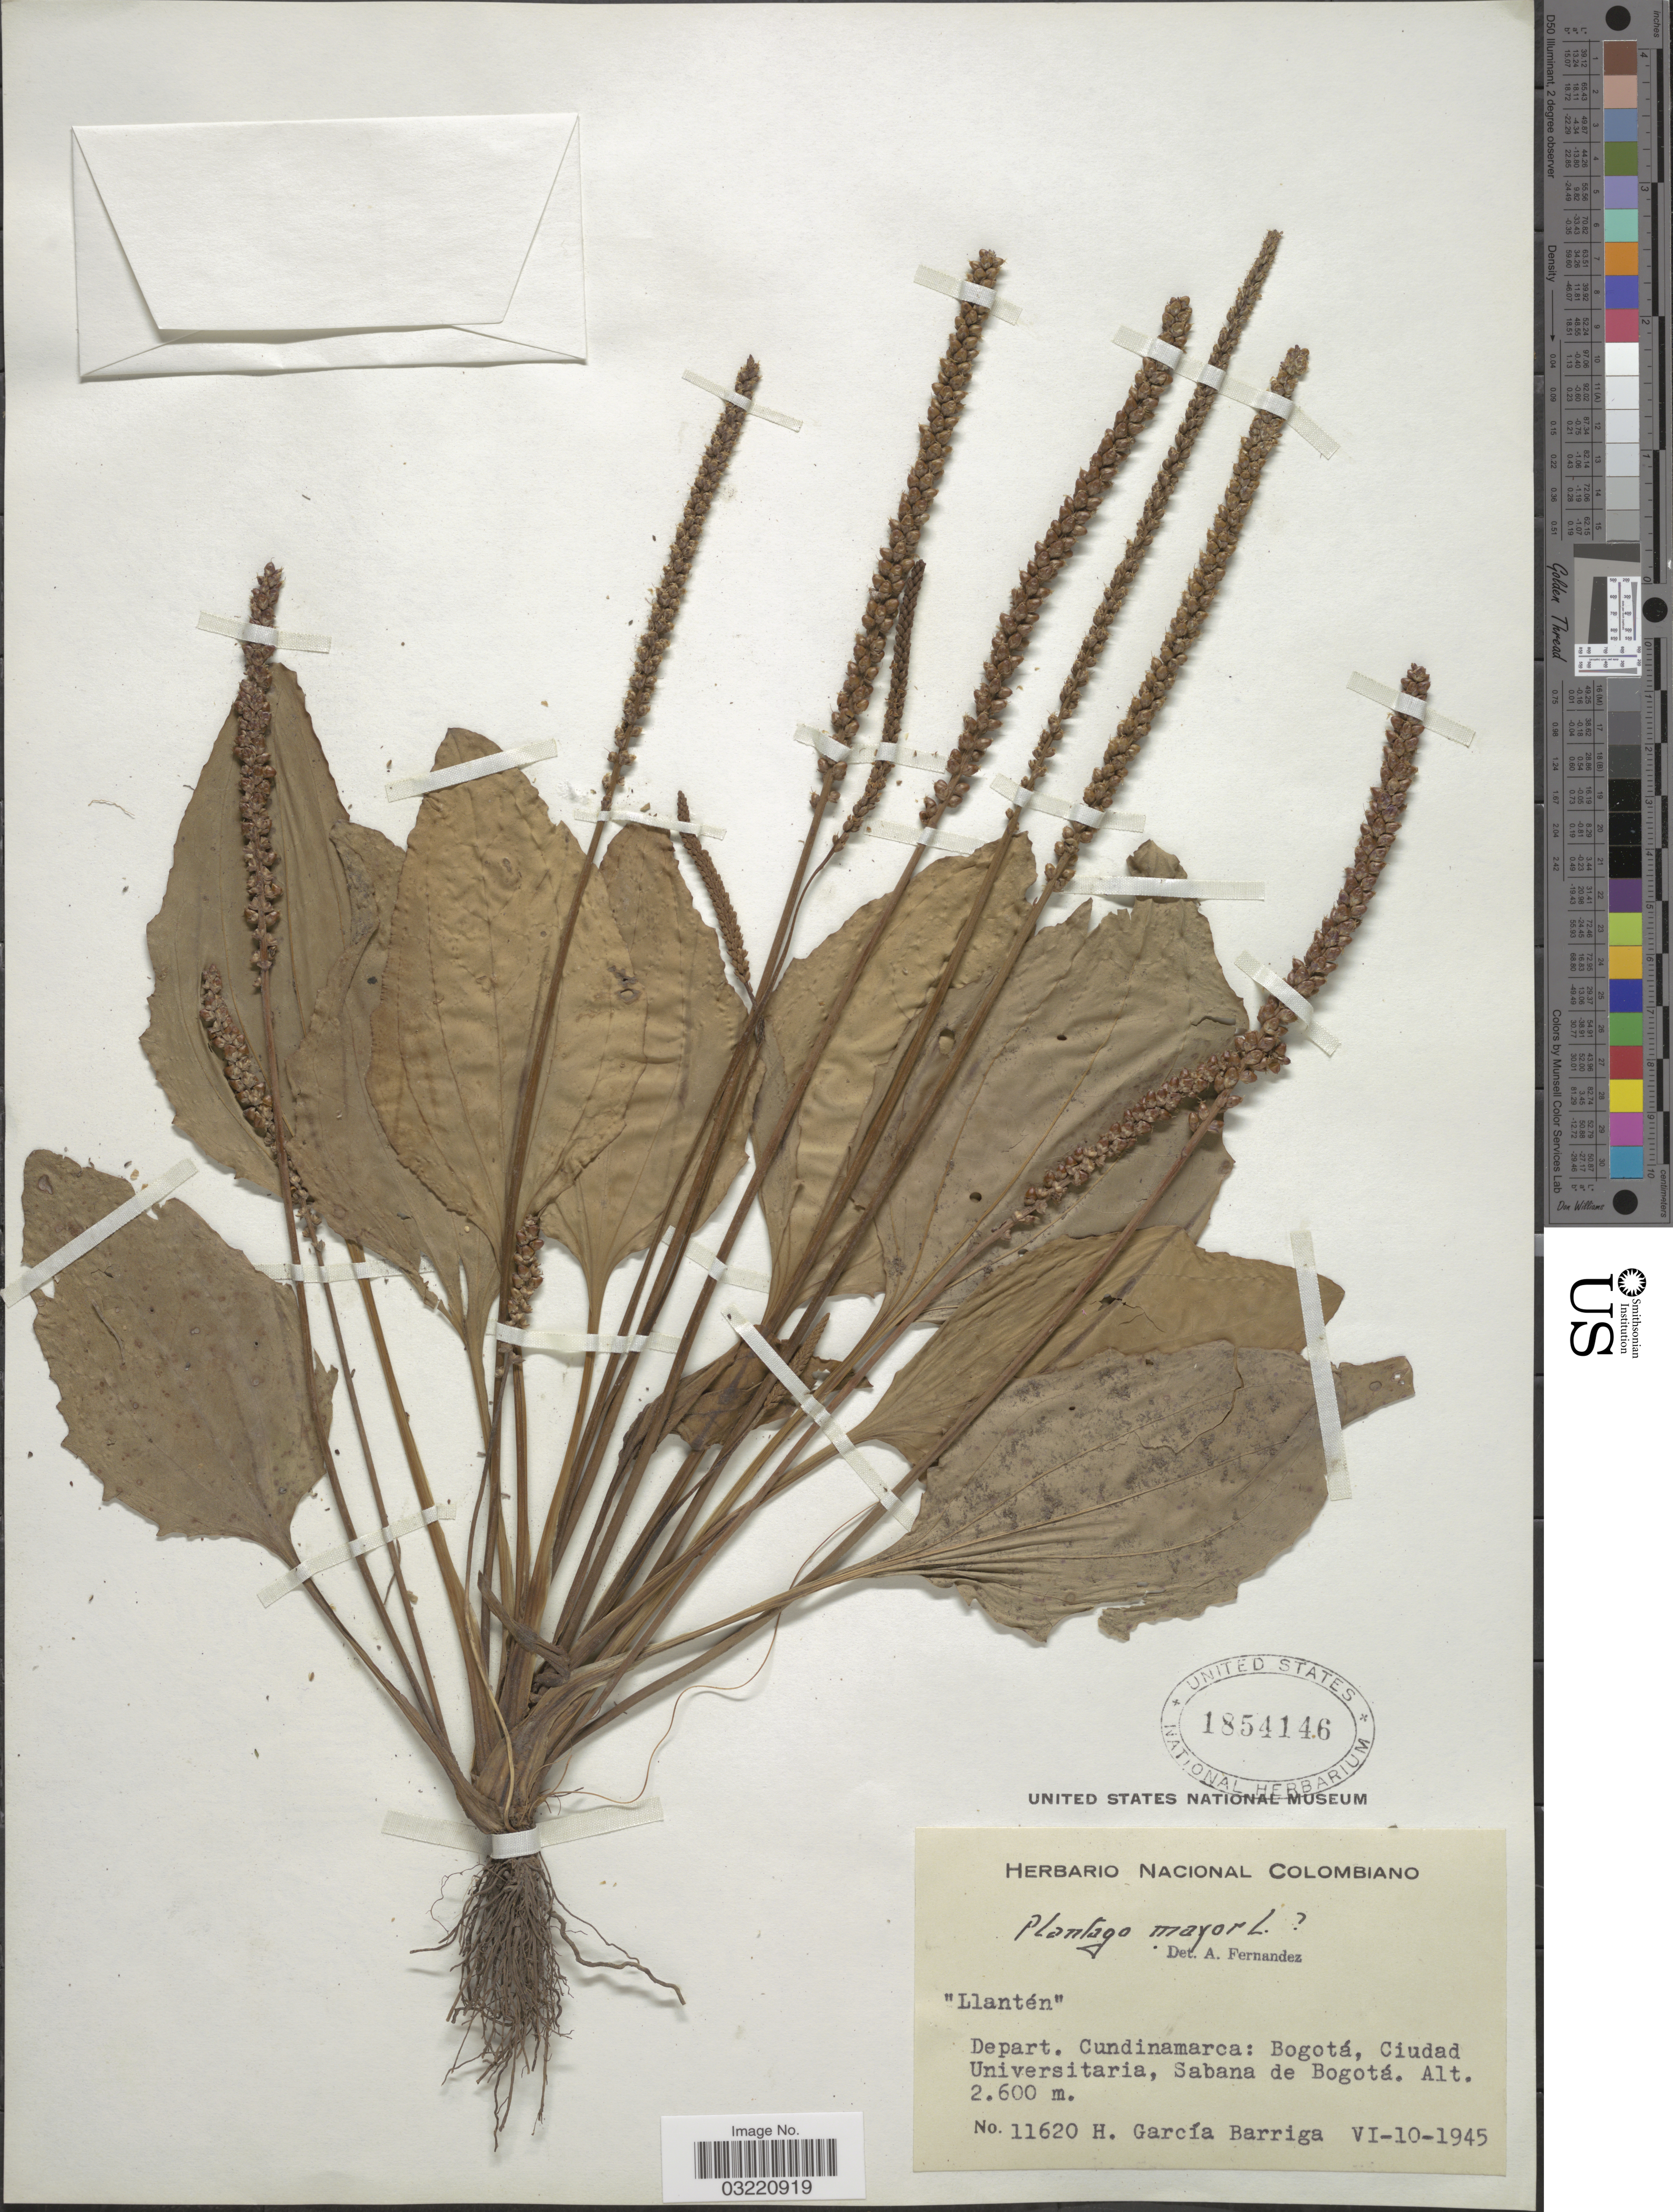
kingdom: Plantae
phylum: Tracheophyta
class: Magnoliopsida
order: Lamiales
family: Plantaginaceae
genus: Plantago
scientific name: Plantago major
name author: L.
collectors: H. García Barriga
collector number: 11620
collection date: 1945-06-10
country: Colombia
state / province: Cundinamarca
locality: Depart. Cundinamarca: Bogotá, Ciudad Universitaria, Sabana de Bogotá.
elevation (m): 2600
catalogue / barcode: US 1854146